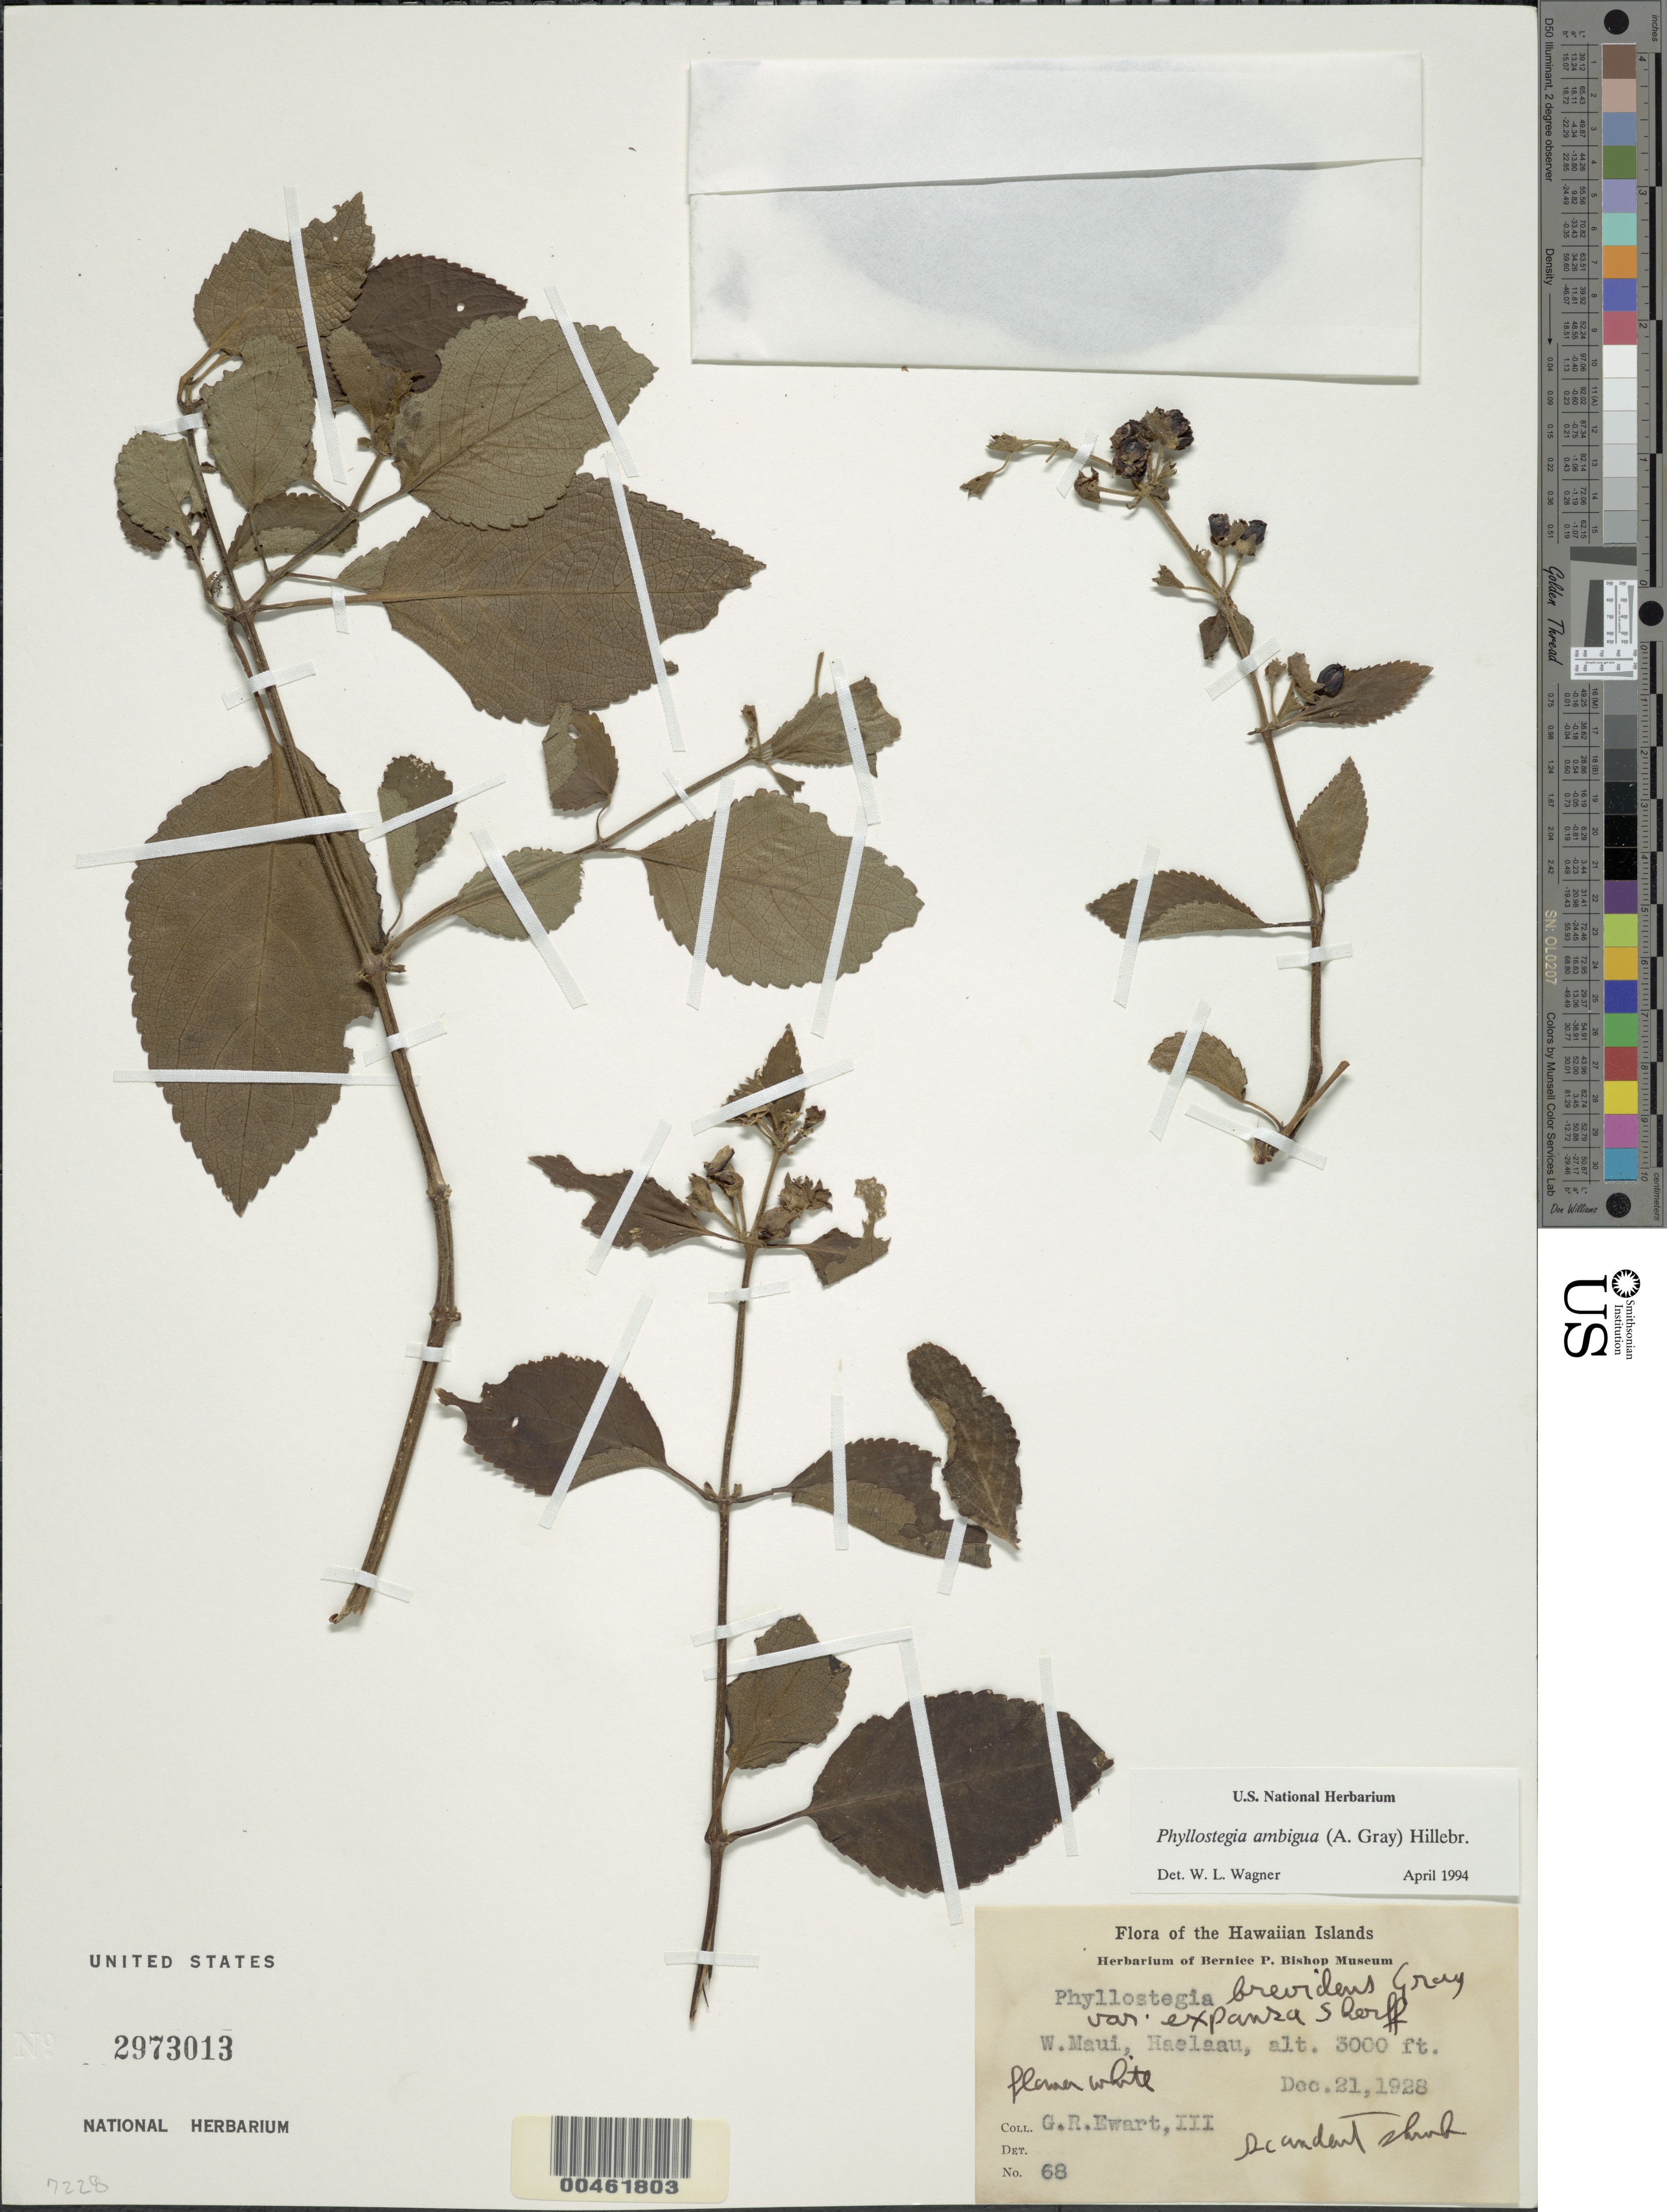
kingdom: Plantae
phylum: Tracheophyta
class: Magnoliopsida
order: Lamiales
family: Lamiaceae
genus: Phyllostegia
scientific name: Phyllostegia ambigua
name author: (A. Gray) Hillebr.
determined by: Wagner, W. L., (BOT), Smithsonian Institution - National Museum of Natural History (UNITED STATES)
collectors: G. Ewart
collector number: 68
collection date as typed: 21 Dec 1928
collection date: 1928-12-21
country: United States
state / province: Hawaii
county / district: Maui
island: Maui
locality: W Maui, Haelaau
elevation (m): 914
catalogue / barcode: US 2973013